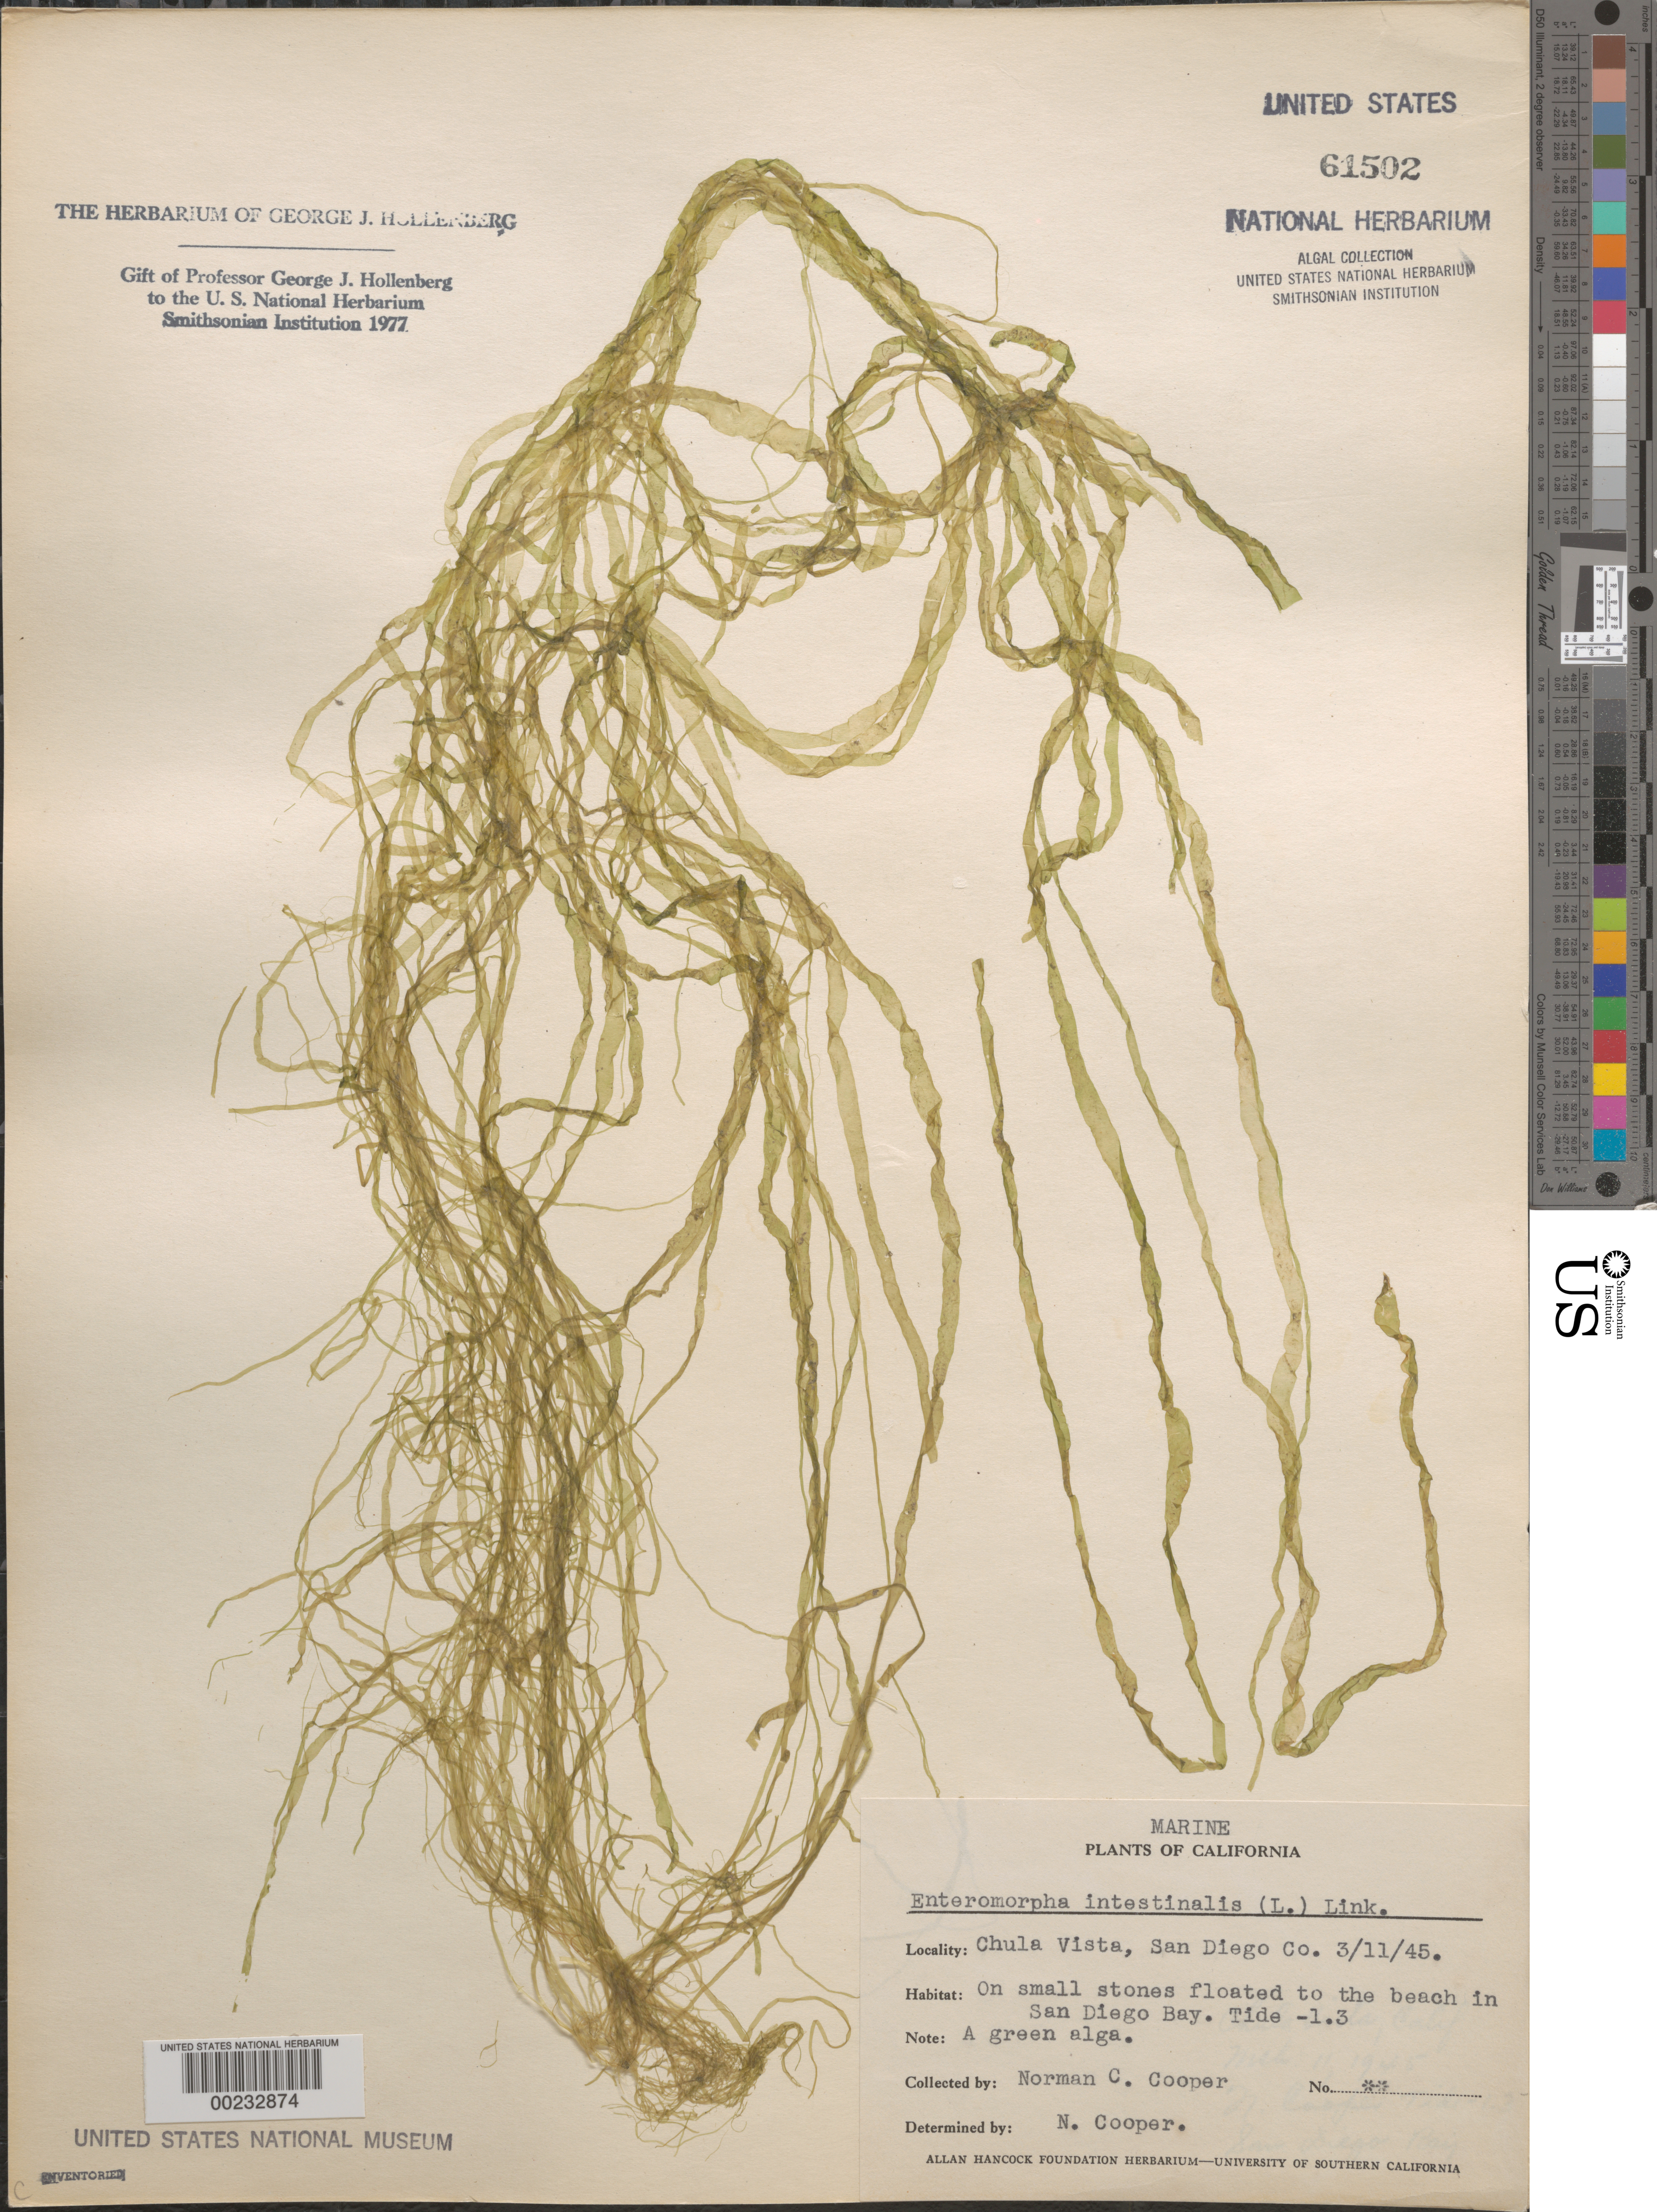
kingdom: Plantae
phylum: Chlorophyta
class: Ulvophyceae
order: Ulvales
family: Ulvaceae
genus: Ulva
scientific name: Ulva intestinalis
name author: L.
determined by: Algae name updating Project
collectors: N. Cooper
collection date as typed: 11 Mar 1945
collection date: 1945-03-11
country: United States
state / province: California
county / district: San Diego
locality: Chula Vista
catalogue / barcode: US 61502